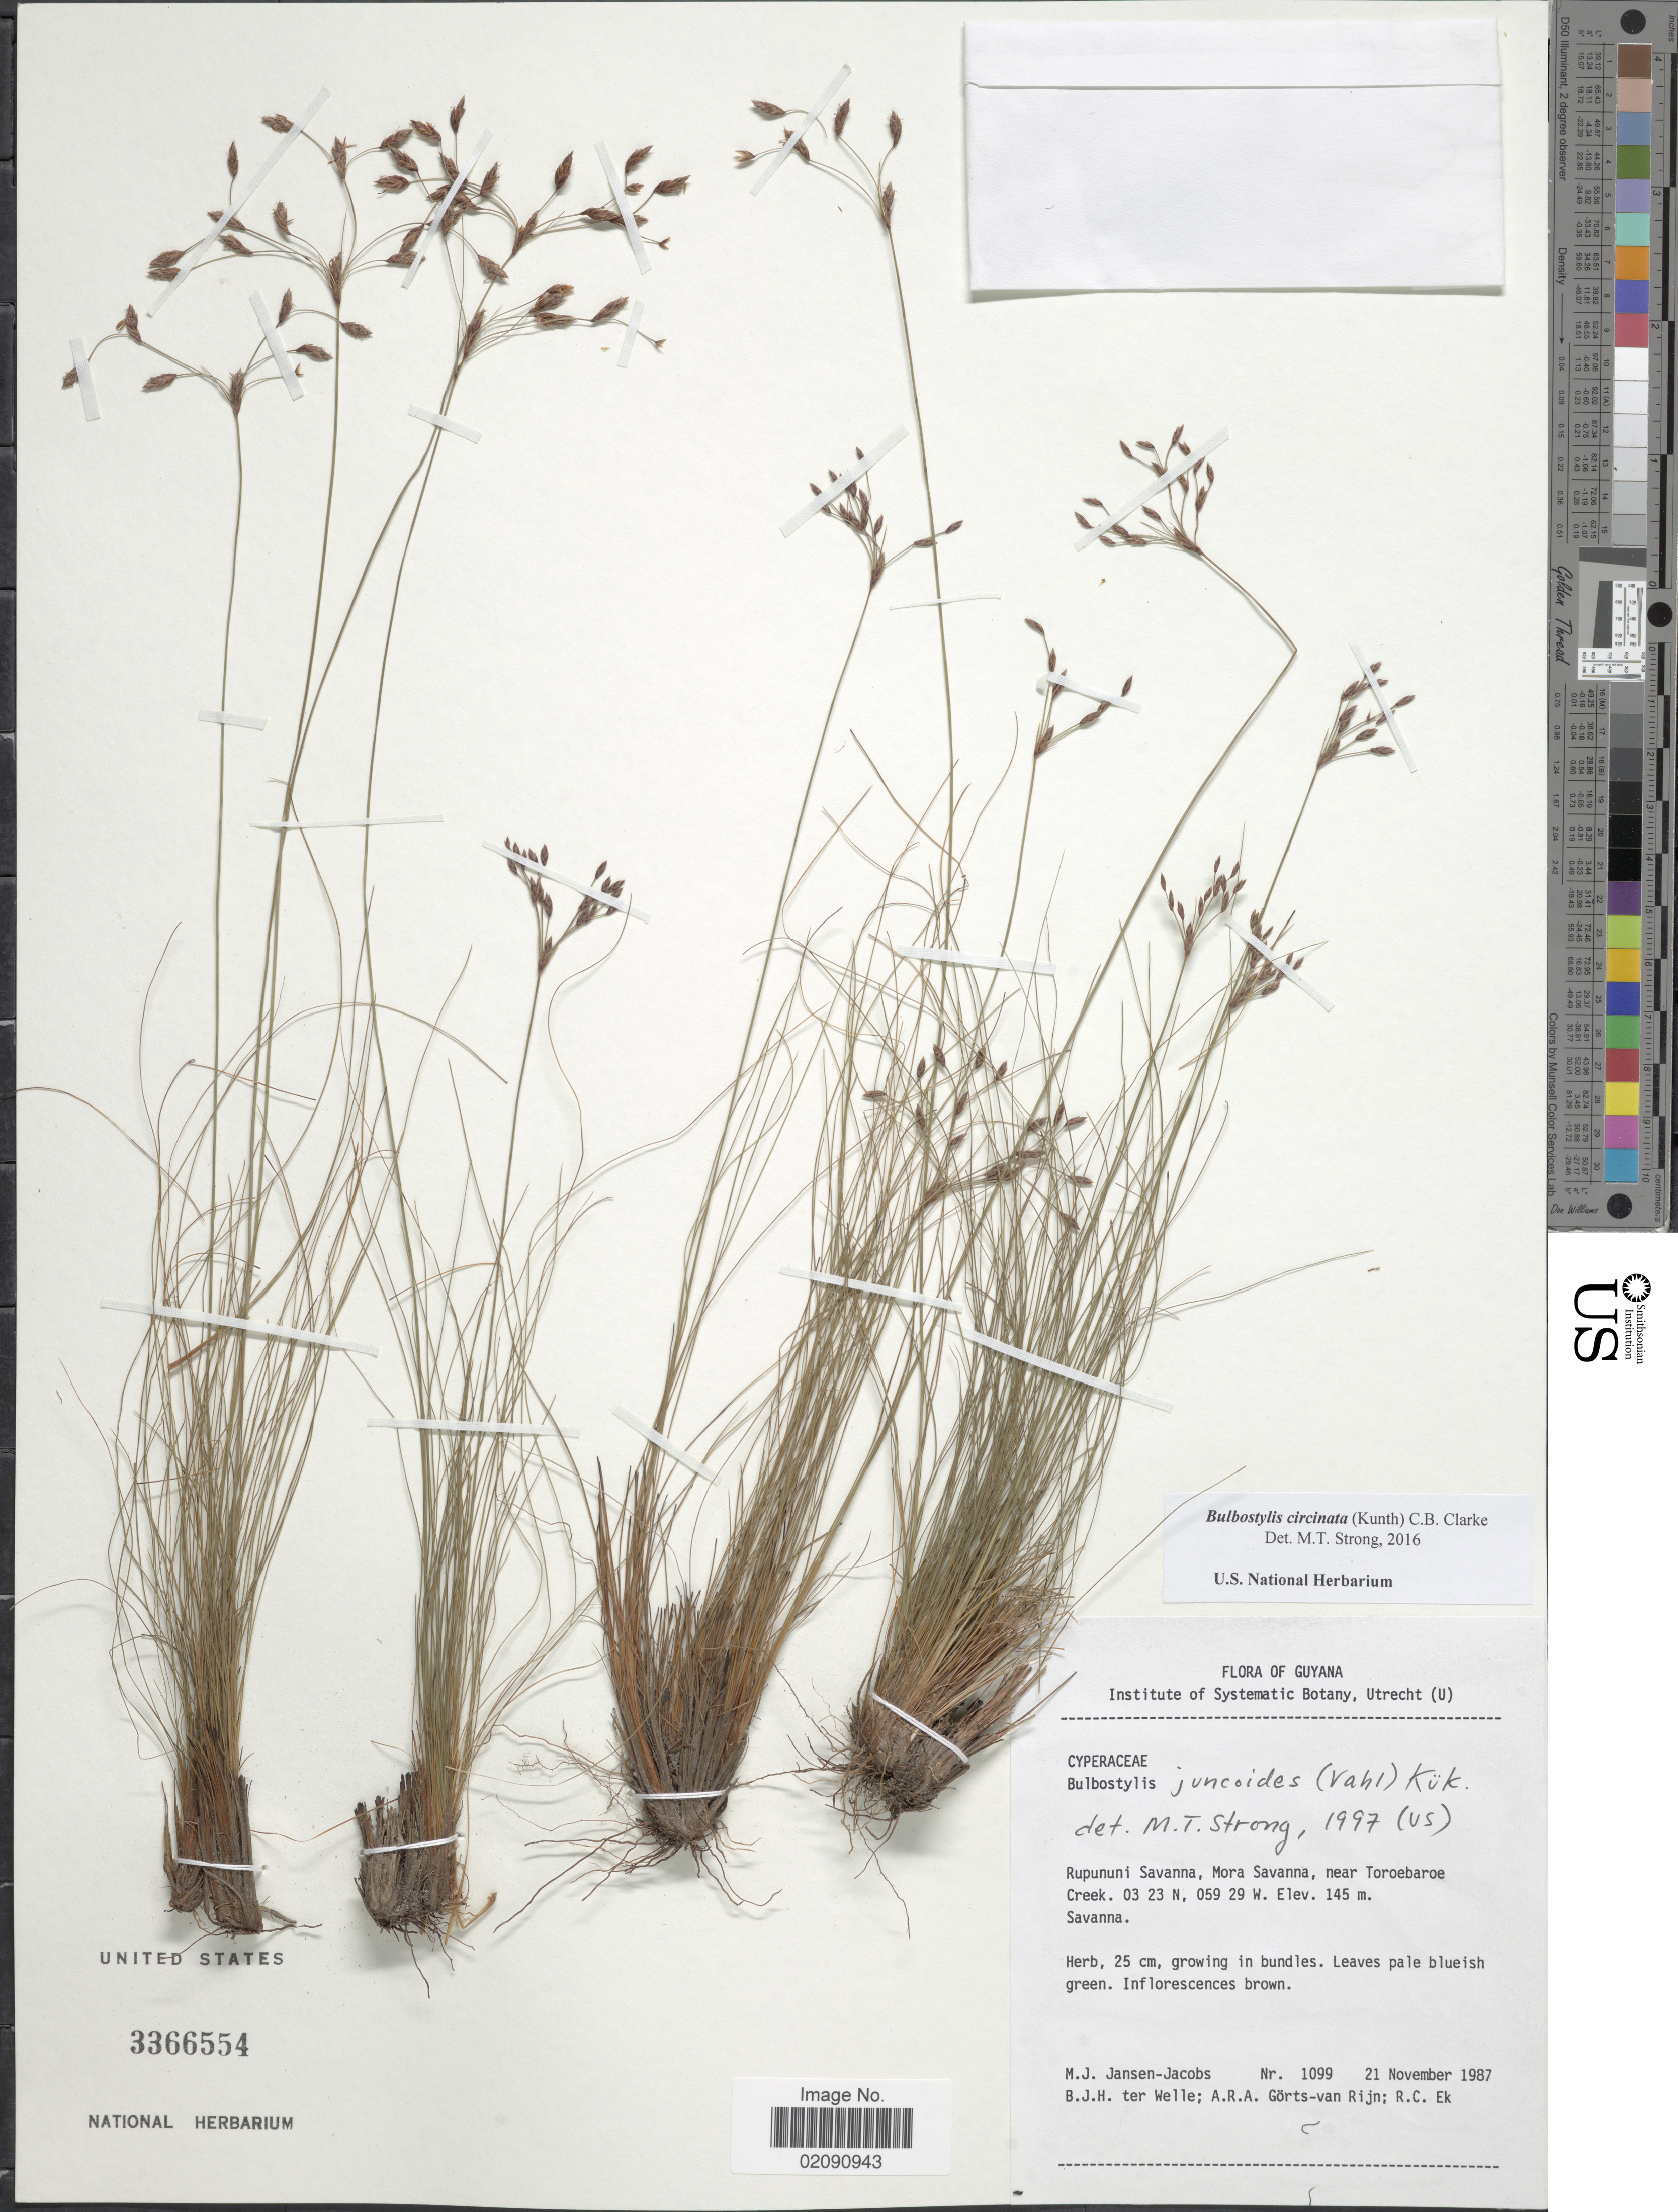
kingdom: Plantae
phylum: Tracheophyta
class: Liliopsida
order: Poales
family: Cyperaceae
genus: Bulbostylis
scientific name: Bulbostylis circinata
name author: (Kunth) C.B. Clarke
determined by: Strong, M. T., (US), Smithsonian Institution - National Museum of Natural History (UNITED STATES)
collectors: M. J. Jansen-Jacobs, B. Welle, A. .R. A. Görts-van Rijn & R. C. Ek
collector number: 1099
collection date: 1987-11-21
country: Guyana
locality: Rupununi Savanna, Mora Savanna, near Toroebaroe Creek.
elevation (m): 145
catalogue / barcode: US 3366554